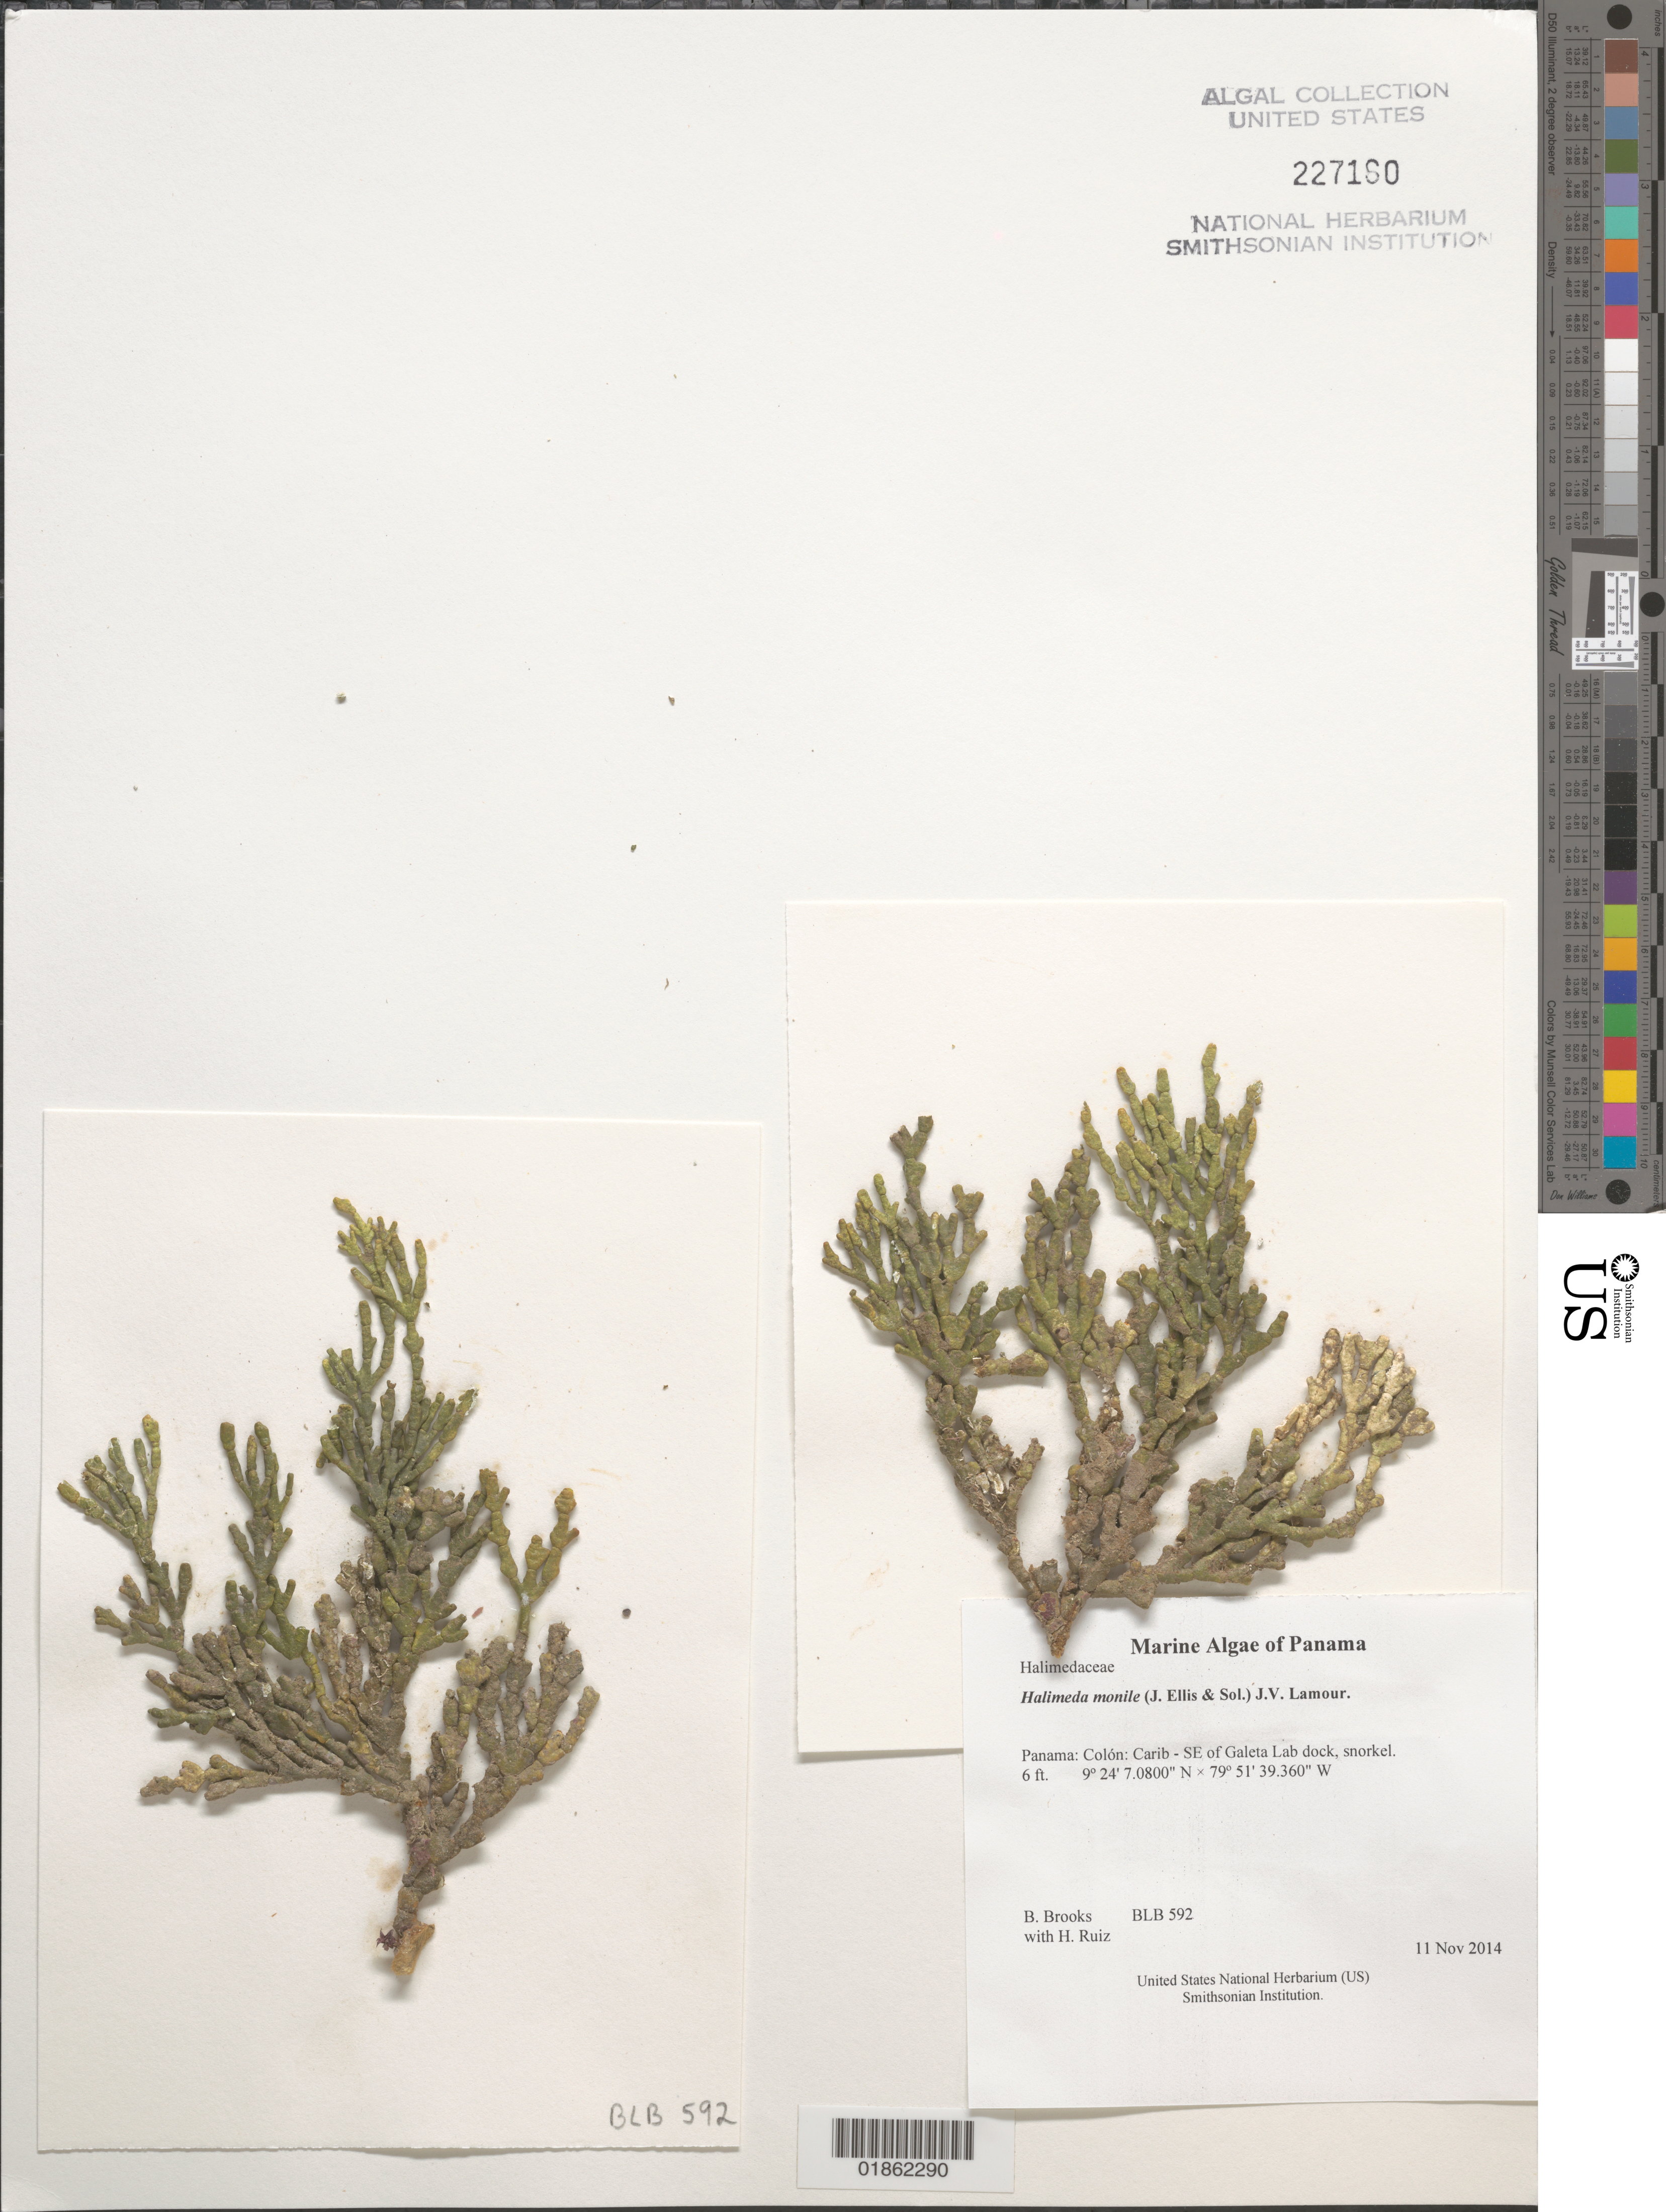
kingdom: Plantae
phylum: Chlorophyta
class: Ulvophyceae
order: Bryopsidales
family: Halimedaceae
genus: Halimeda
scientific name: Halimeda monile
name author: (J. Ellis & Sol.) J.V.Lamouroux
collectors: B. Brooks & H. Ruiz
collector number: BLB 592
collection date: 2014-11-11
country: Panama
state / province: Colón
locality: Carib - SE of Galeta Lab dock, snorkel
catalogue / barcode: US 227160